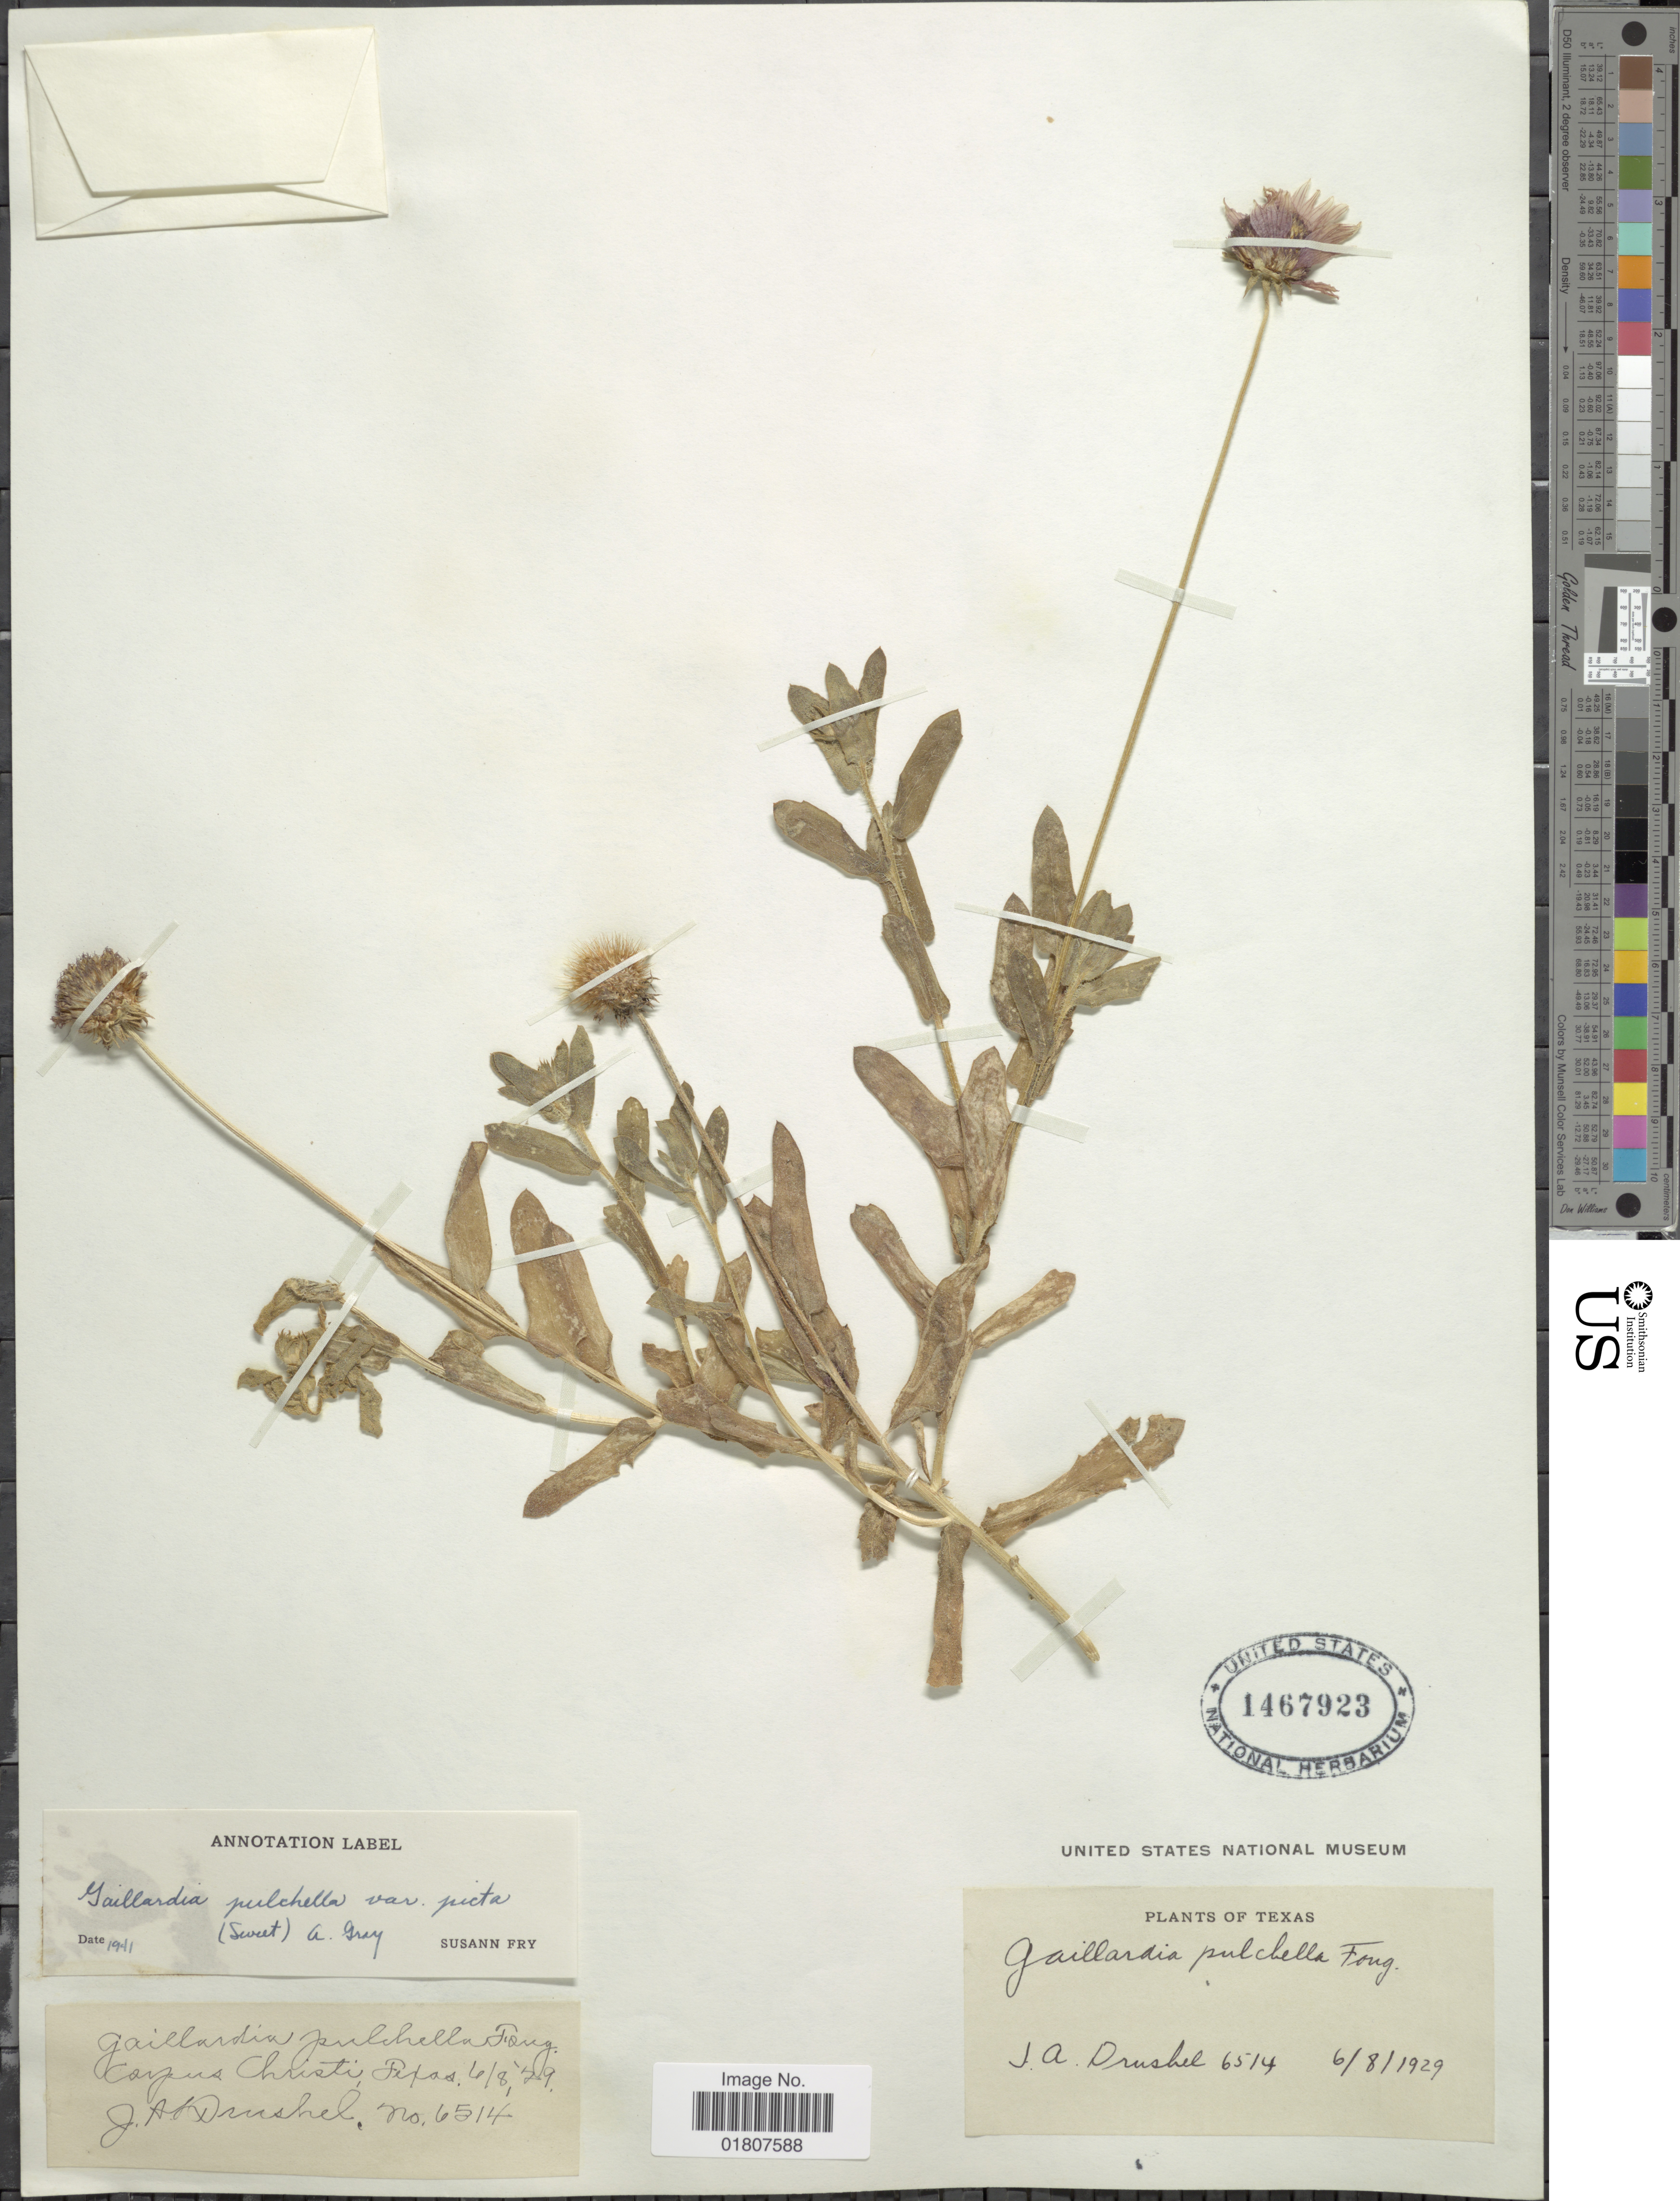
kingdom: Plantae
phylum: Tracheophyta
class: Magnoliopsida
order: Asterales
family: Asteraceae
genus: Gaillardia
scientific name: Gaillardia pulchella var. picta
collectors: J. A. Drushel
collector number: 6514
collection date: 1929-06-08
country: United States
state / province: Texas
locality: Carpus Christi, Texas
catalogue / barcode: US 1467923